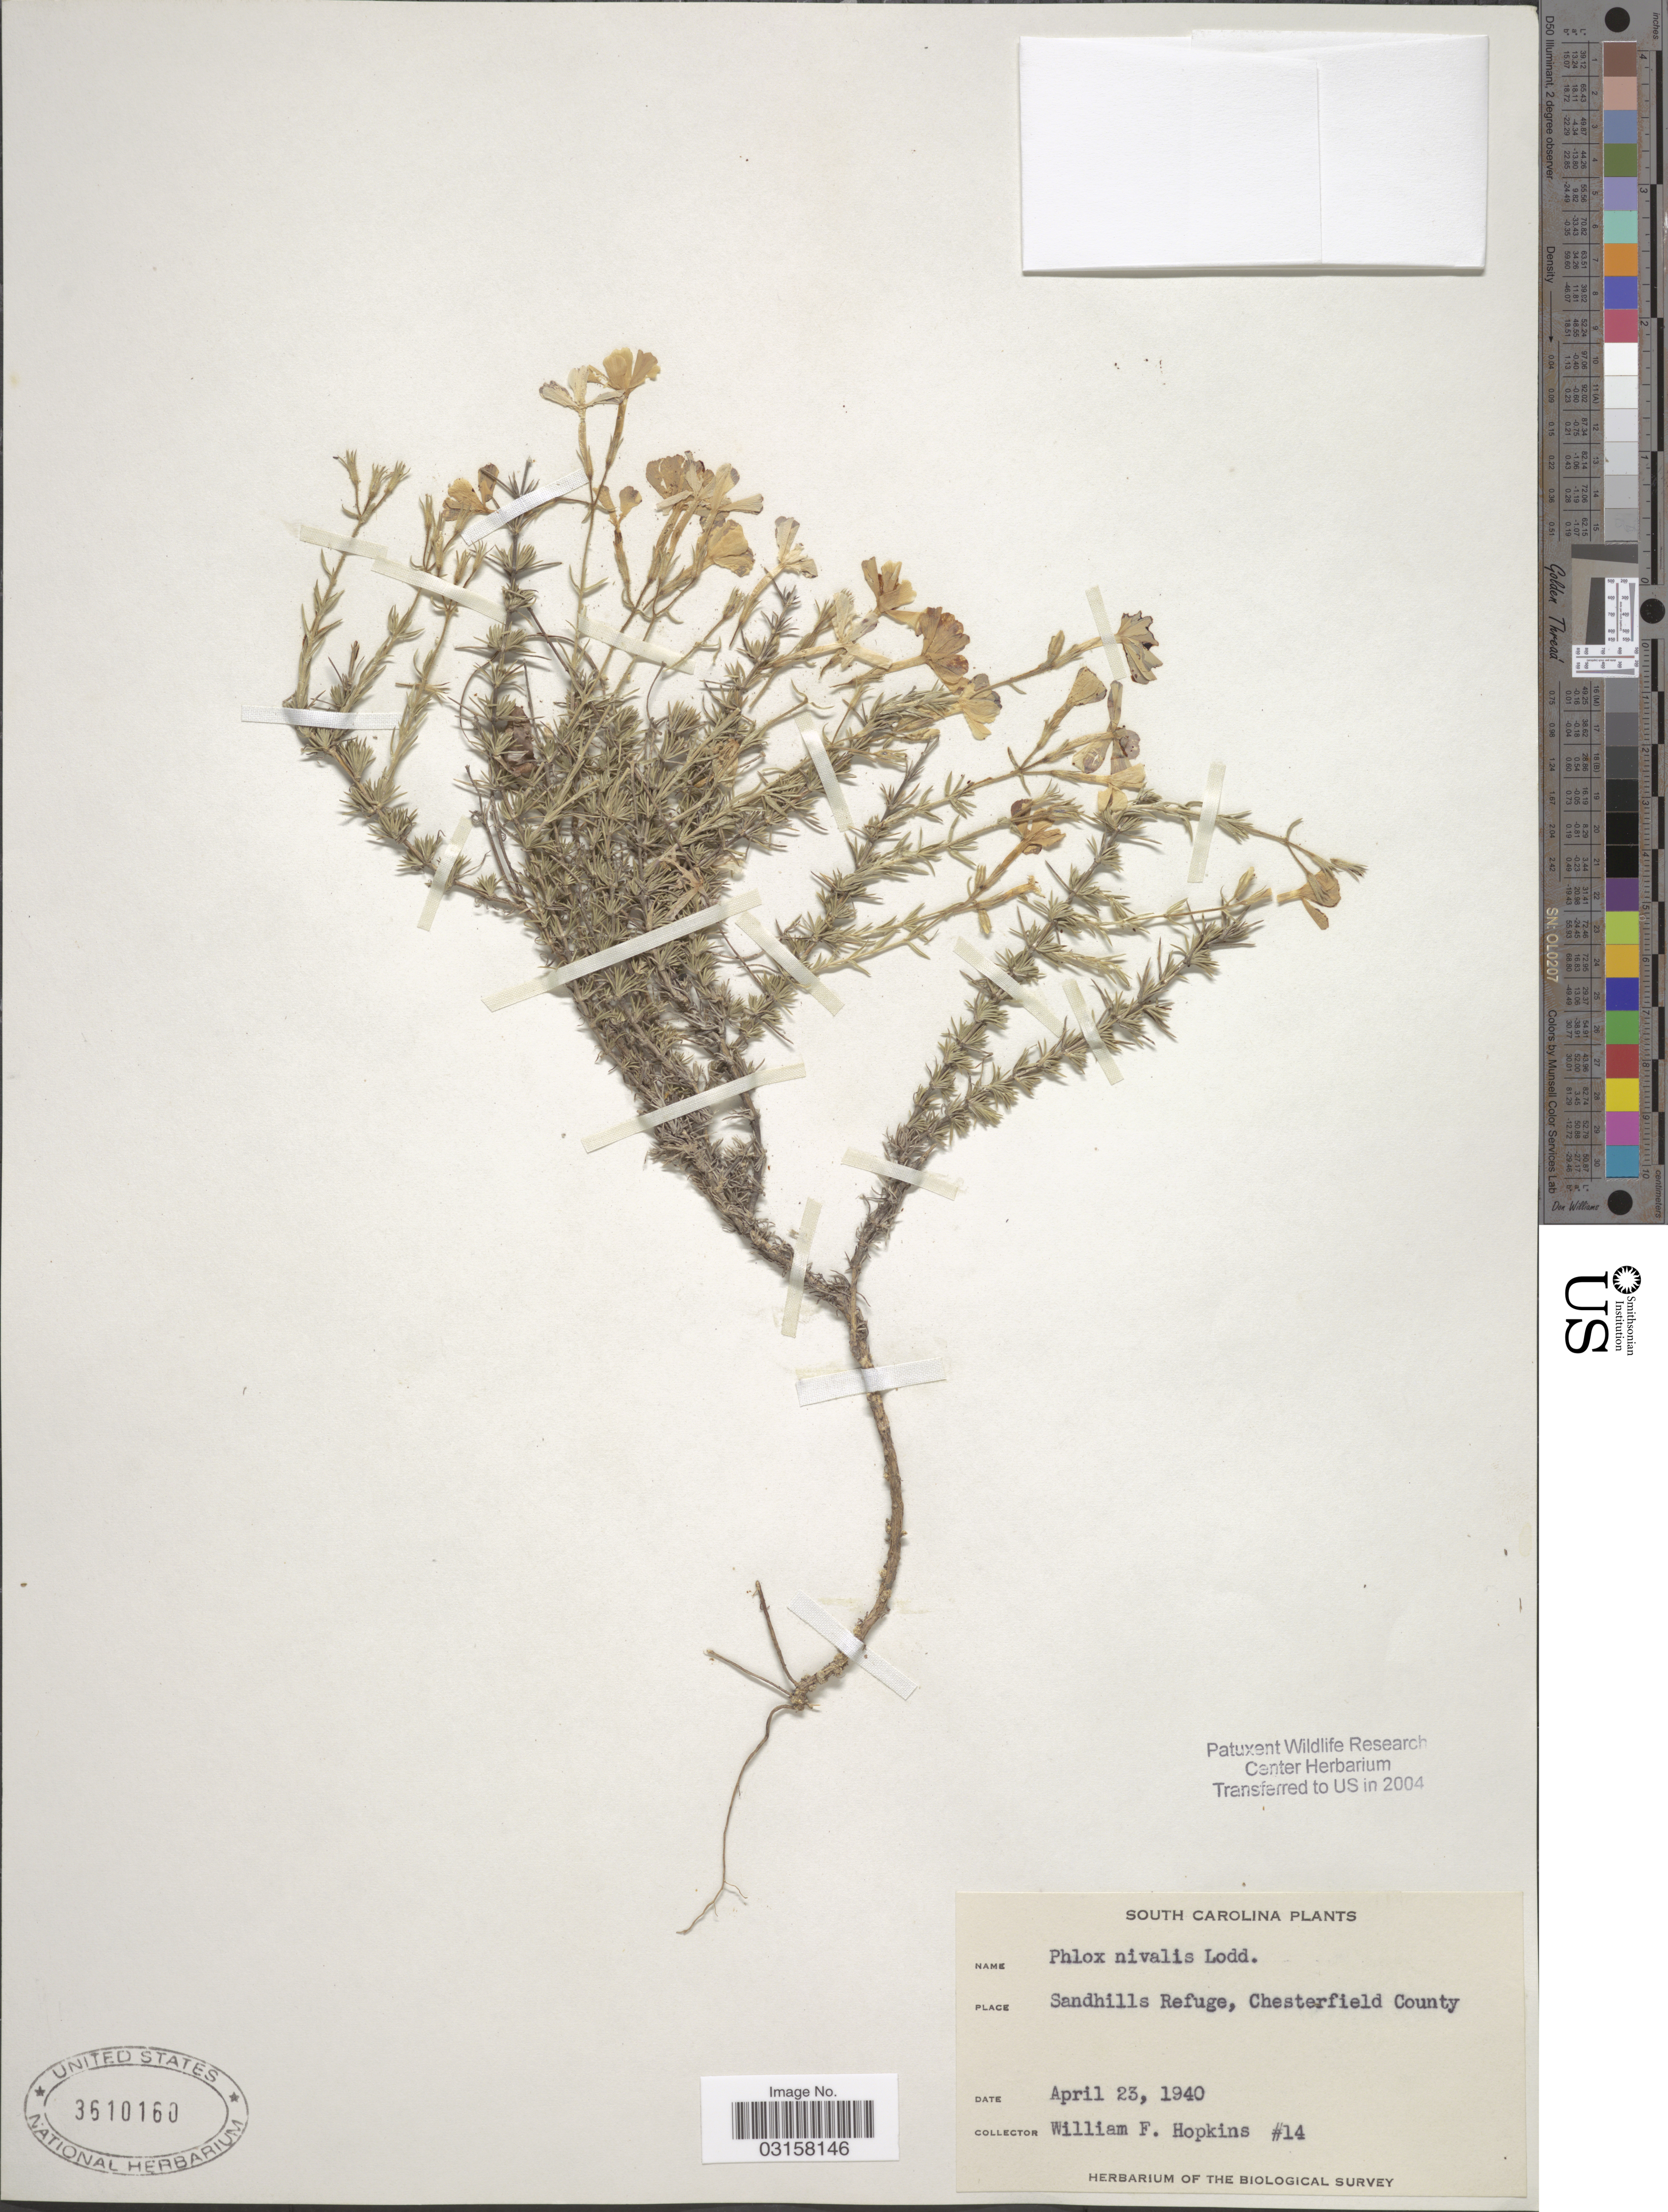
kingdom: Plantae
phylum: Tracheophyta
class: Magnoliopsida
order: Ericales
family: Polemoniaceae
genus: Phlox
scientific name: Phlox nivalis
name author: Lodd. ex Sweet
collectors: W. Hopkins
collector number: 14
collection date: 1940-04-23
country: United States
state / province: South Carolina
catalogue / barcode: US 3610160